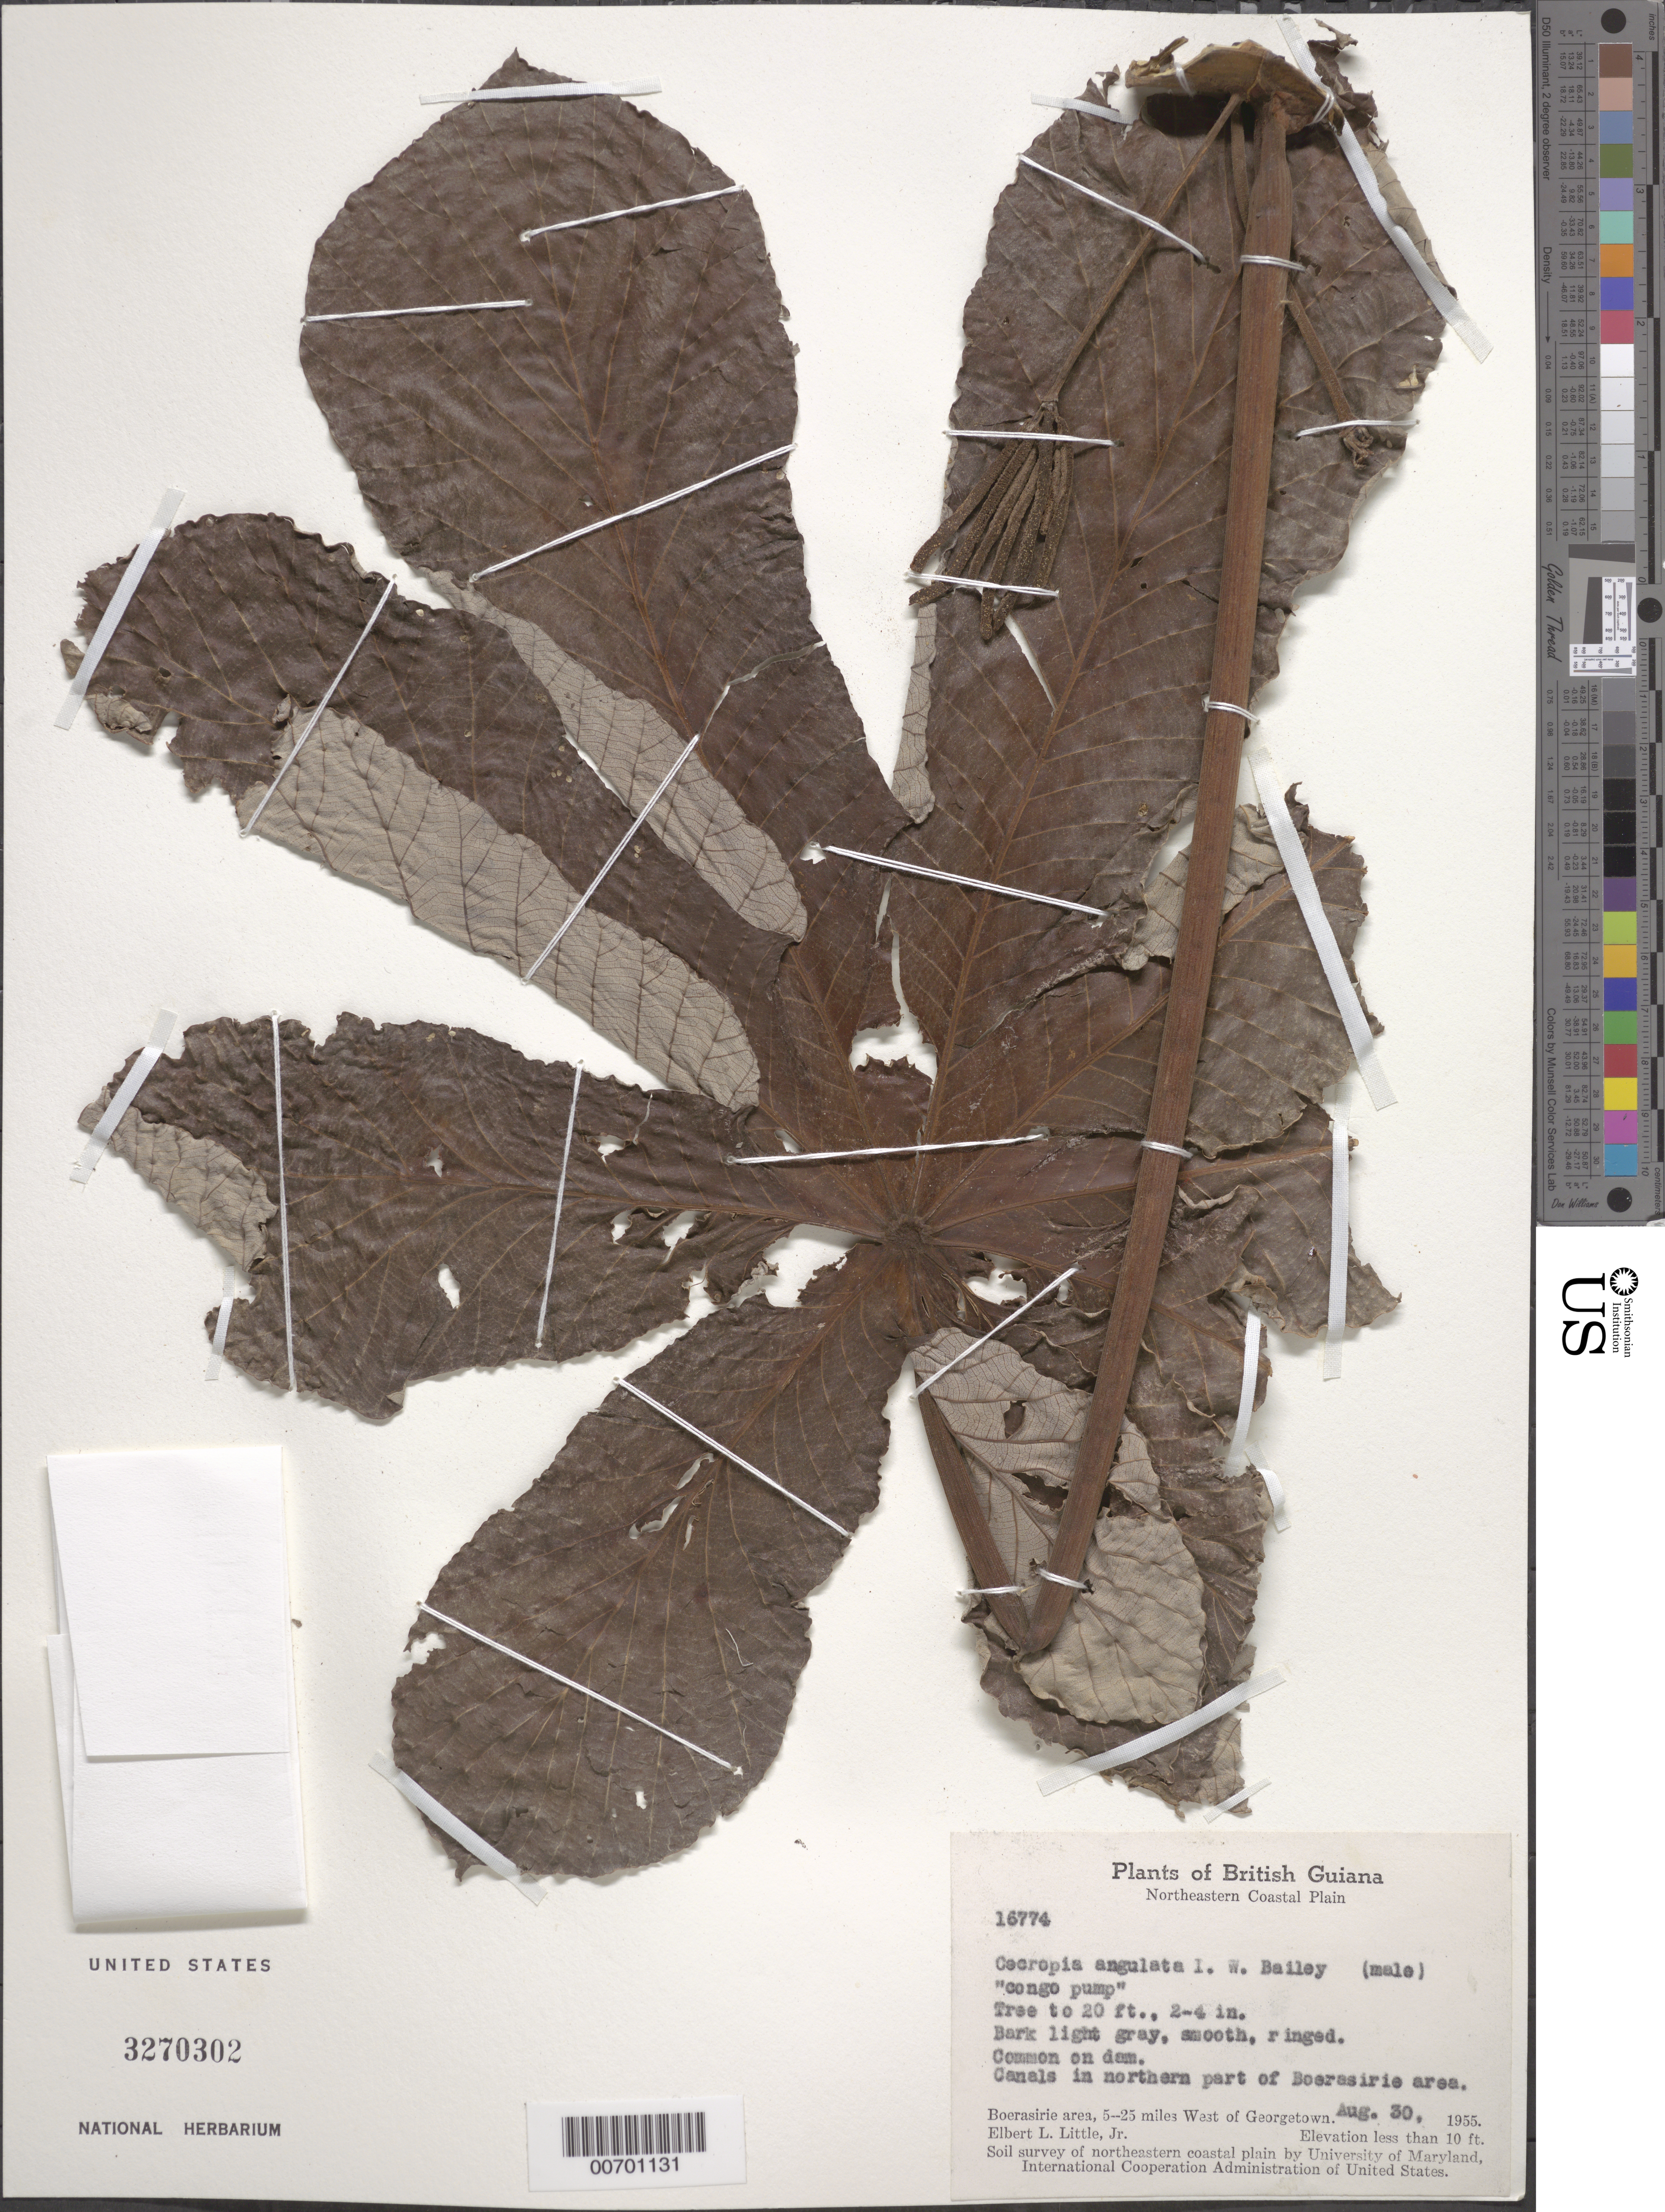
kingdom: Plantae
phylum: Tracheophyta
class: Magnoliopsida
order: Rosales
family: Urticaceae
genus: Cecropia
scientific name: Cecropia angulata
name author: I.W. Bailey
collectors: E. L. Little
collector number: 16774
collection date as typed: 30-Aug-55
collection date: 1955-08-30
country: Guyana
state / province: Essequibo Isl-W. Demerara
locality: Boerasirie area, N part, 5-25 mi. W of Georgetown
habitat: On dam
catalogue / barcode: US 3270302